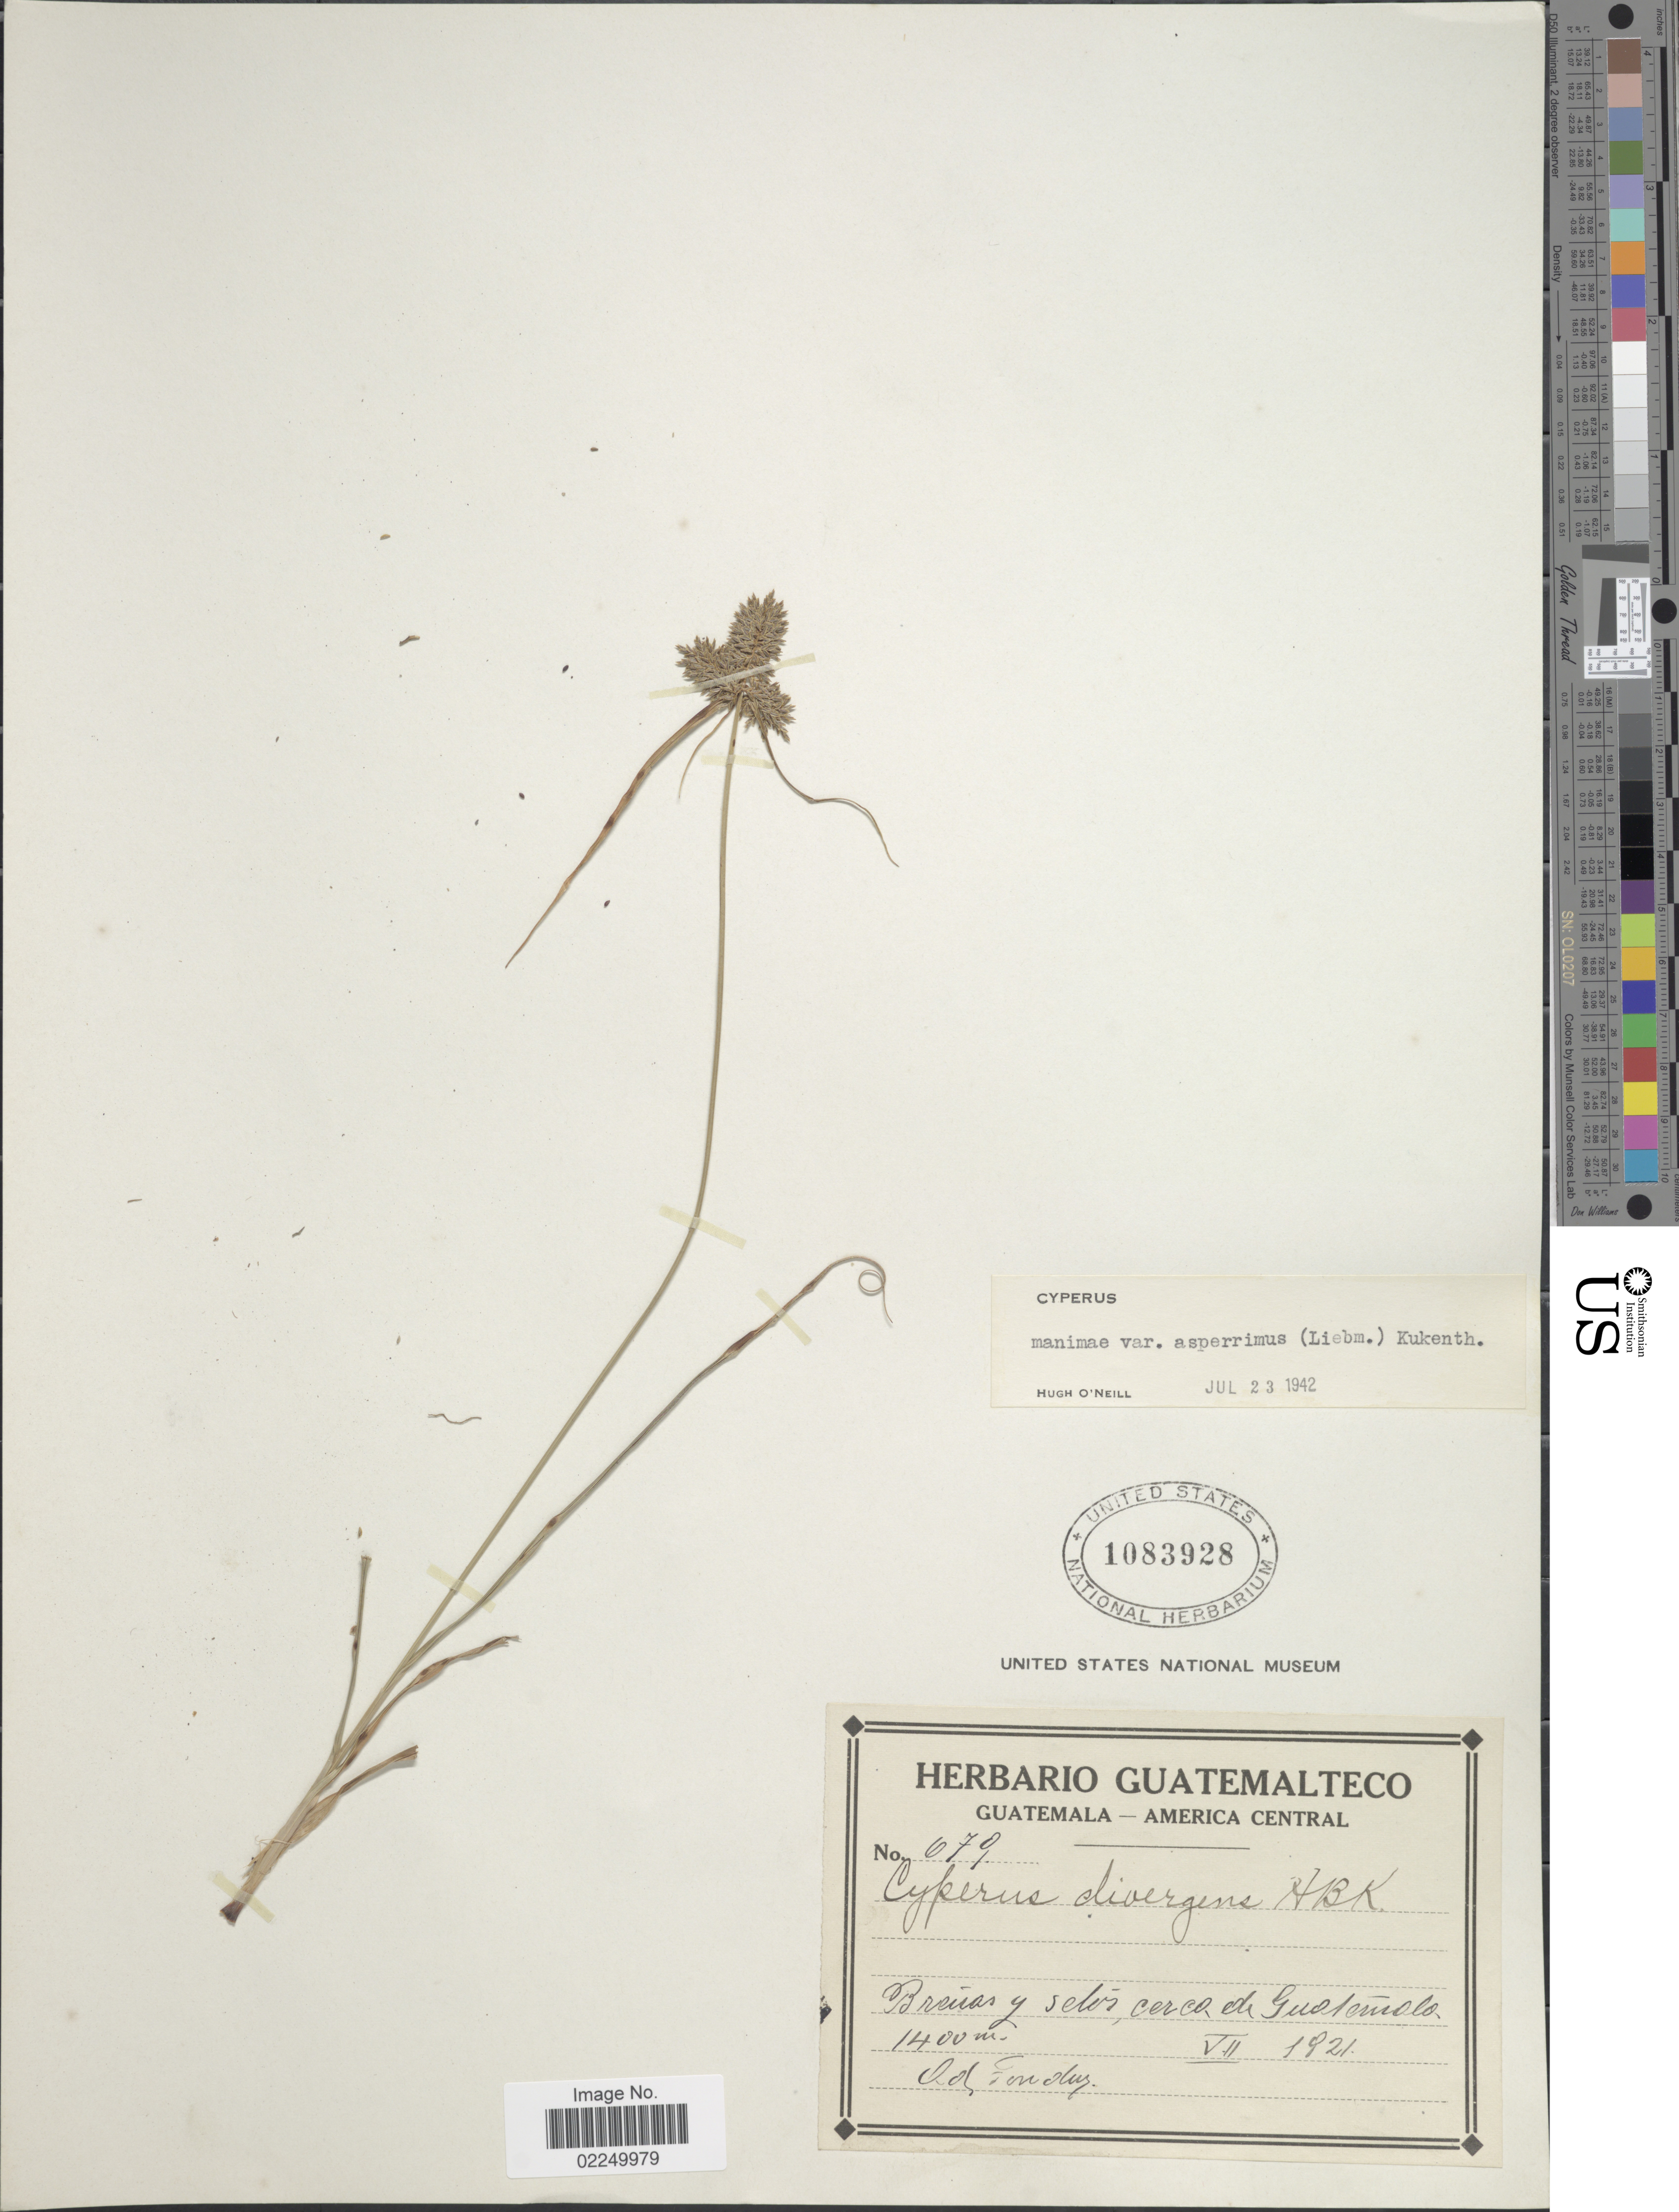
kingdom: Plantae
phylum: Tracheophyta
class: Liliopsida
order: Poales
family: Cyperaceae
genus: Cyperus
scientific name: Cyperus manimae var. asperrimus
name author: (Liebm.) Kük.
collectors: A. Tonduz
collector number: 679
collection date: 1921-07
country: Guatemala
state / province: Guatemala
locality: Brenas y selos, cerca de Guatemala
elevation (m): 1400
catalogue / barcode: US 1083928